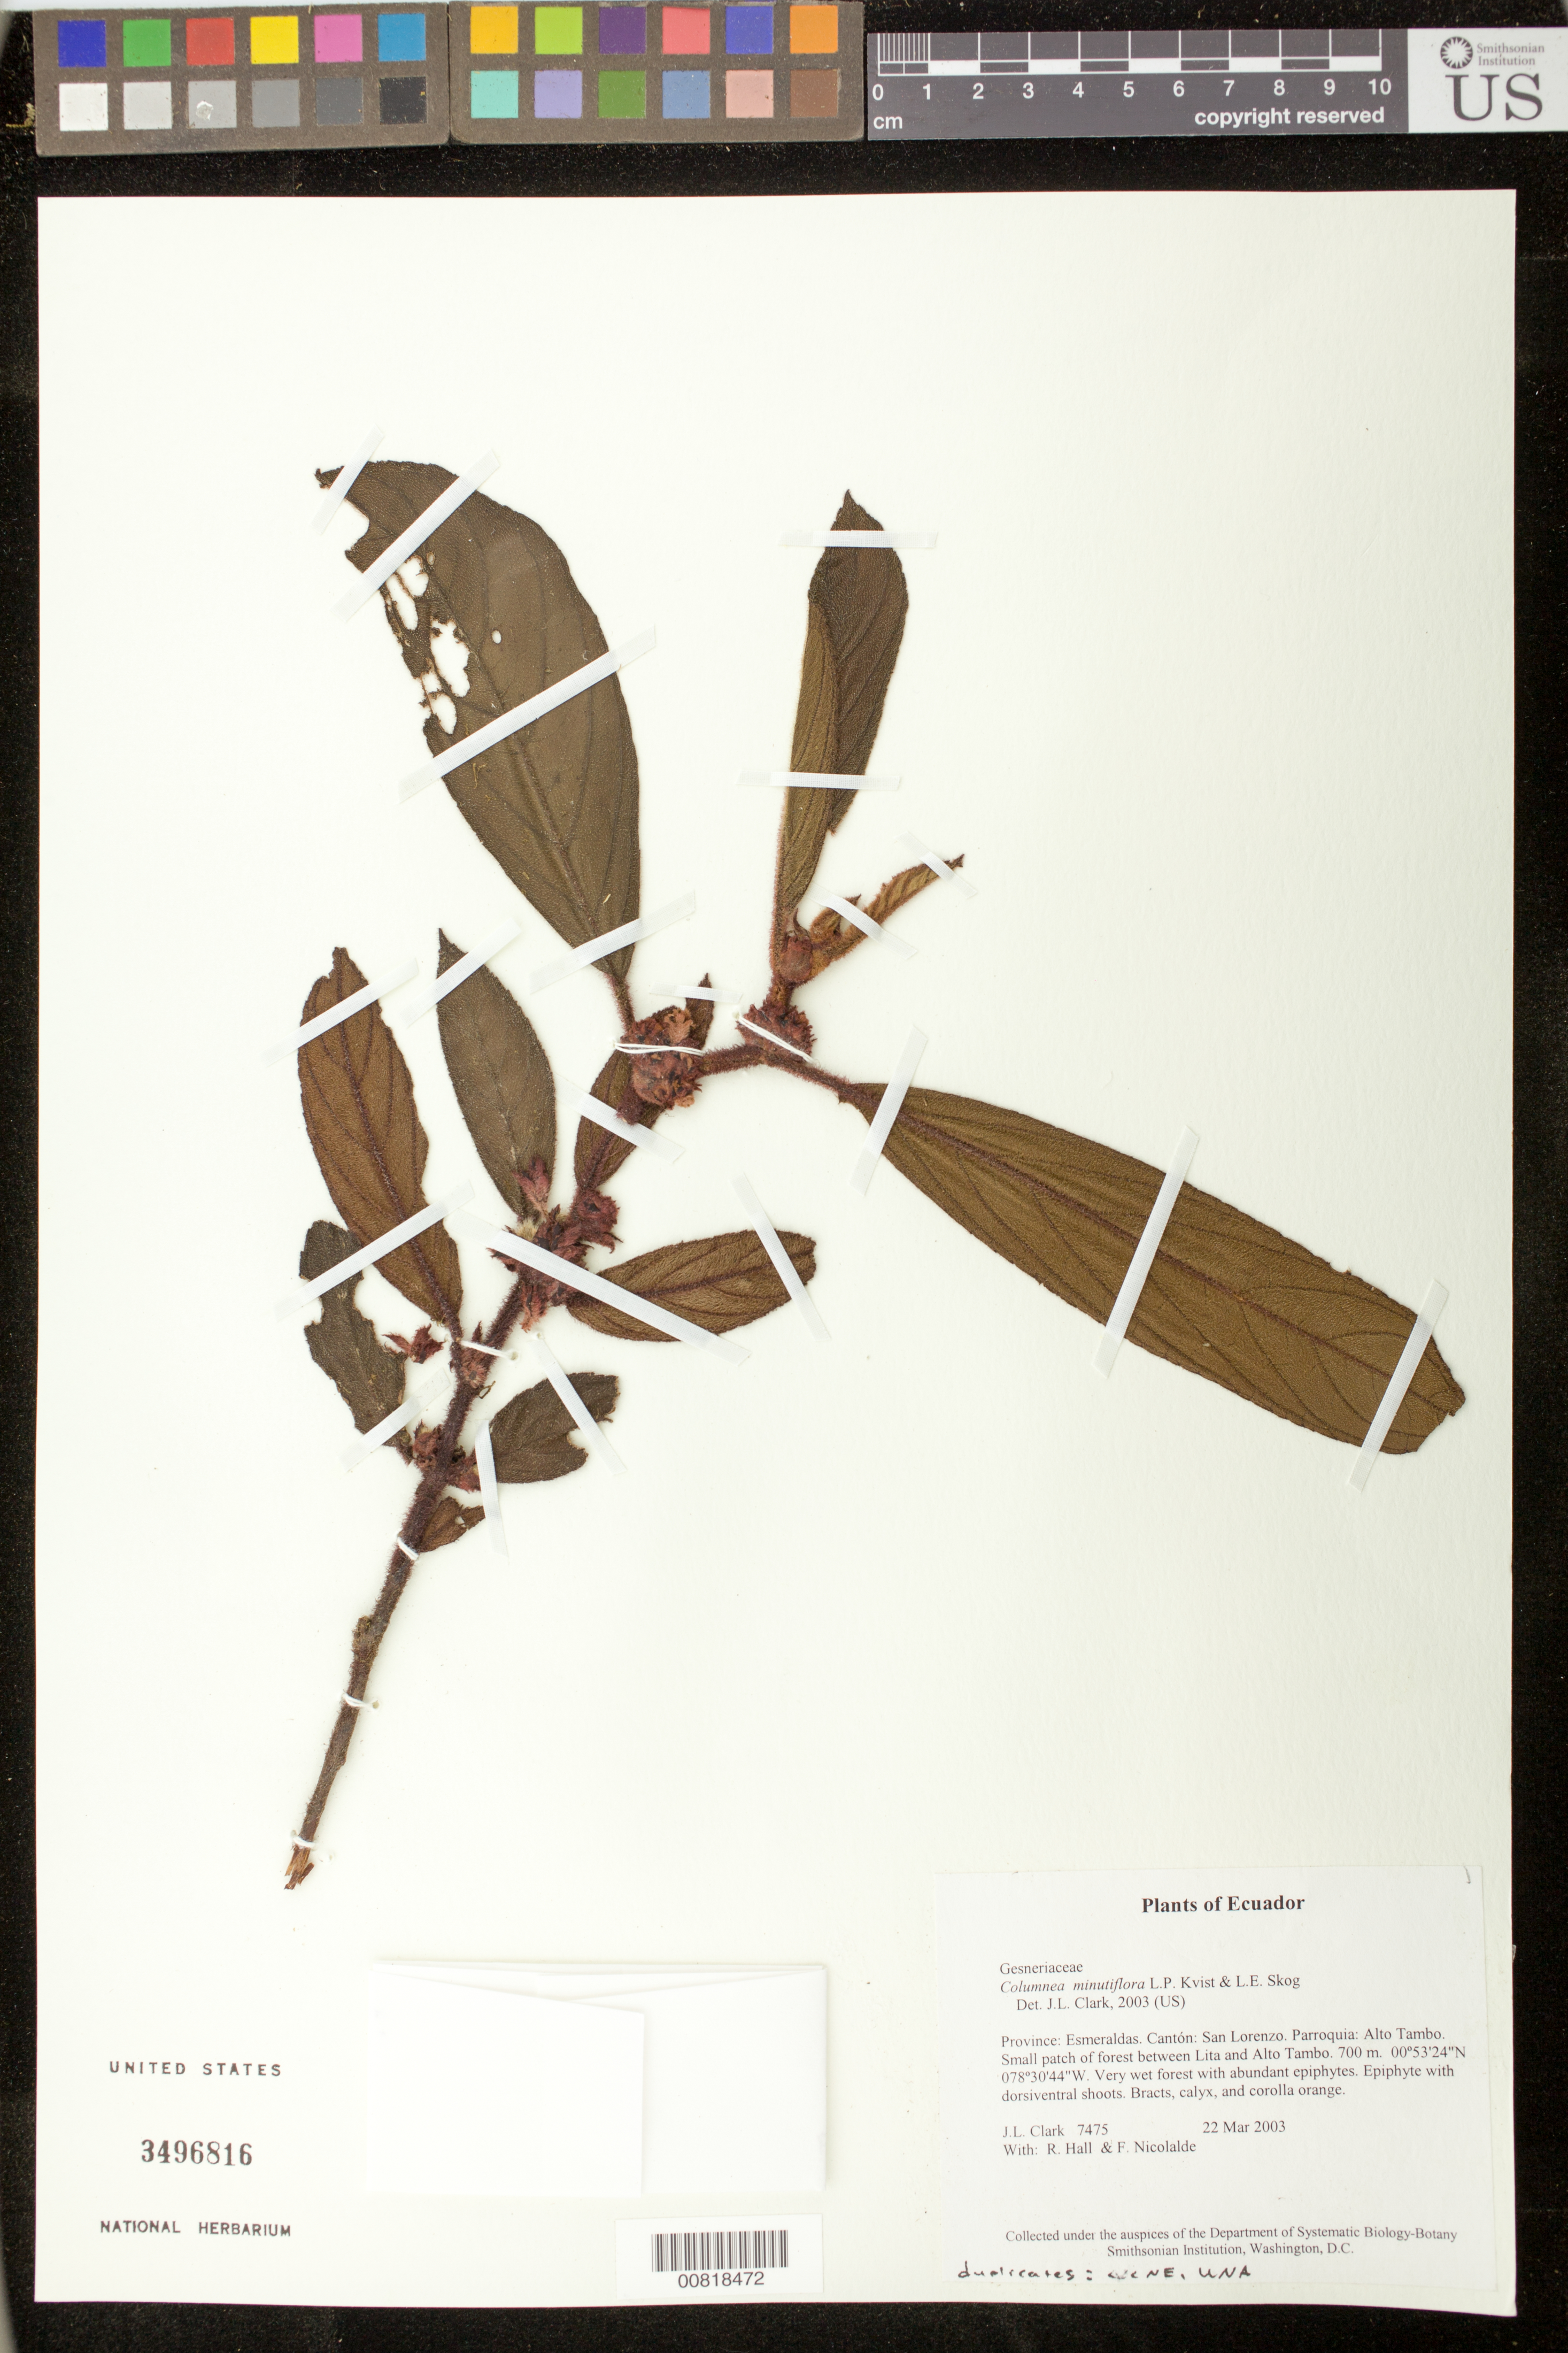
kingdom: Plantae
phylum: Tracheophyta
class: Magnoliopsida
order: Lamiales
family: Gesneriaceae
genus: Columnea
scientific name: Columnea flavohirsuta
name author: J.L. Clark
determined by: Clark, J. L.; Skog, Laurence E.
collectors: J. L. Clark, R. Hall & F. Nicolalde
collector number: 7475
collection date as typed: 22 Mar 2003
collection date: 2003-03-22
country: Ecuador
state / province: Esmeraldas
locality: San Lorenzo. Parroquia: Alto Tambo. Small patch of forest between Lita and Alto Tambo.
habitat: Very wet forest with abundant epiphytes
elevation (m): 700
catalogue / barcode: US 3496816